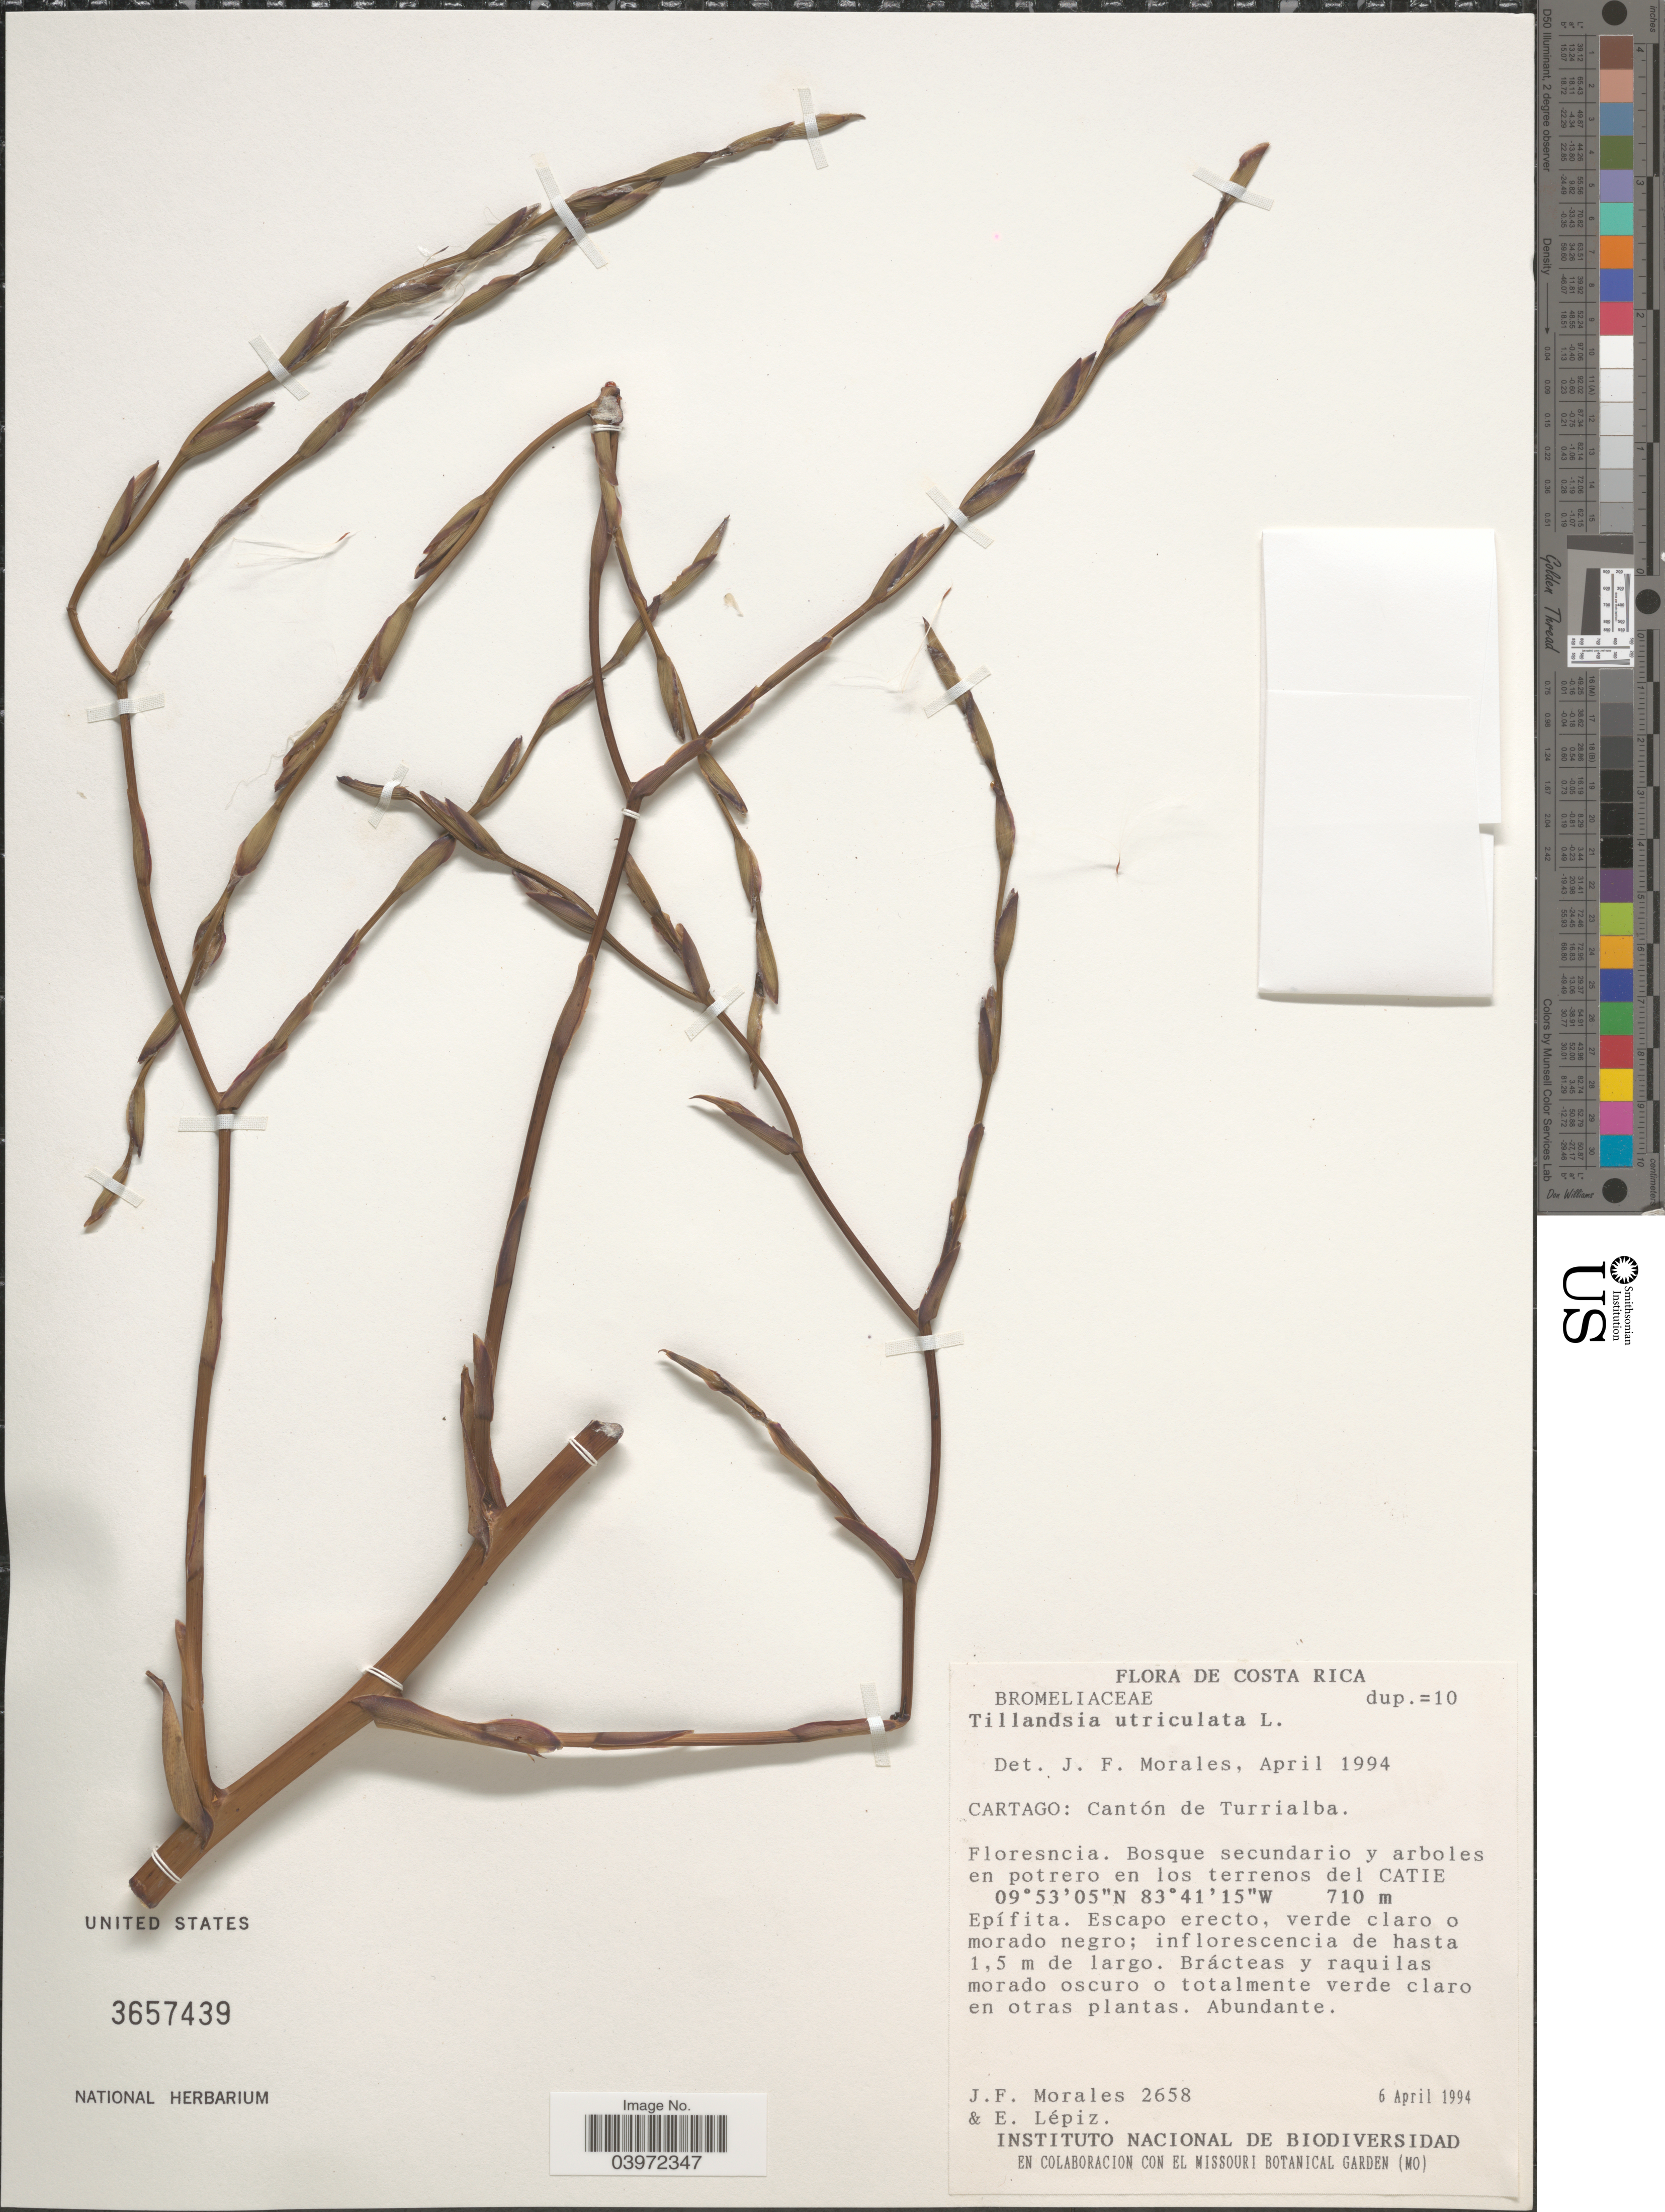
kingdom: Plantae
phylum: Tracheophyta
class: Liliopsida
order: Poales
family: Bromeliaceae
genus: Tillandsia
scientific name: Tillandsia utriculata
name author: L.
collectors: J. Morales & E. Lépiz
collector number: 2658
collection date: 1994-04-06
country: Costa Rica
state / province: Cartago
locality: Cantón de Turrialba. Floresncia [unsure placement] Bosque secundario y arboles en potrero en los terrenos del Catie.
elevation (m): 710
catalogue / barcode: US 3657439